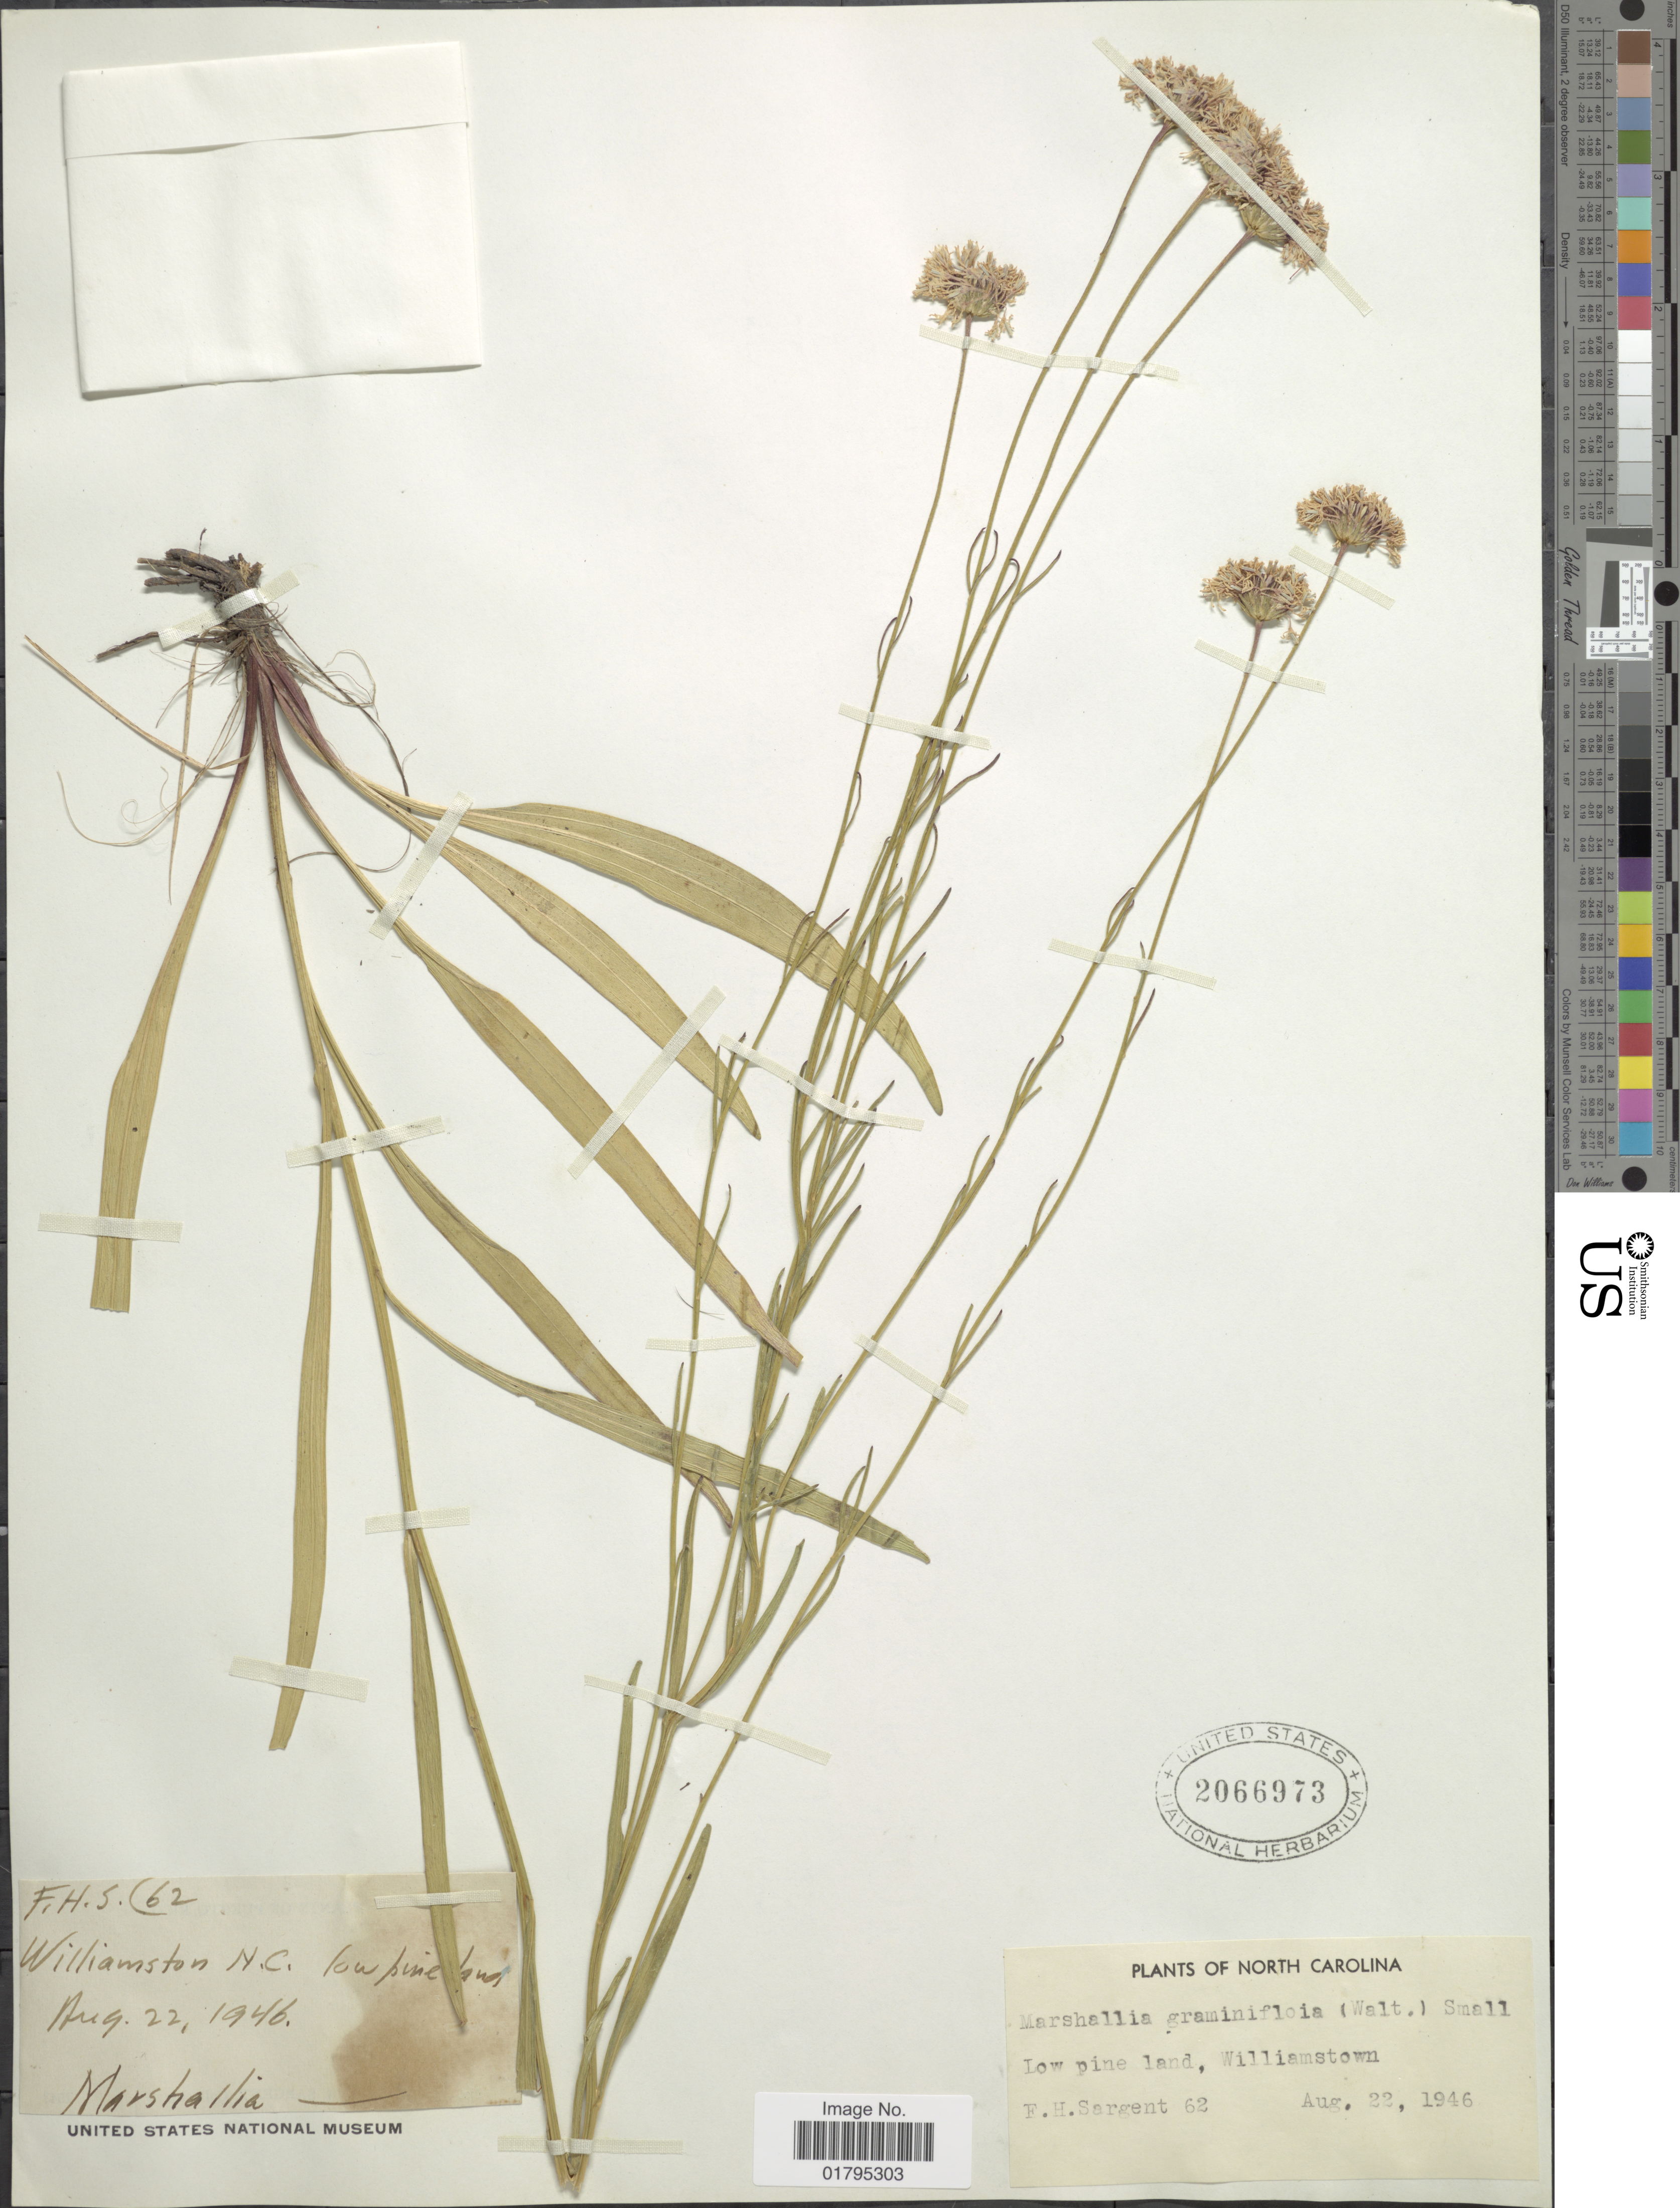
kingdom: Plantae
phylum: Tracheophyta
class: Magnoliopsida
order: Asterales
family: Asteraceae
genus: Marshallia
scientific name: Marshallia graminifolia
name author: (Walter) Small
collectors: F. H. Sargent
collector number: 62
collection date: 1946-08-22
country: United States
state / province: North Carolina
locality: North Carolina. Low pine land, Williamstown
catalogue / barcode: US 2066973